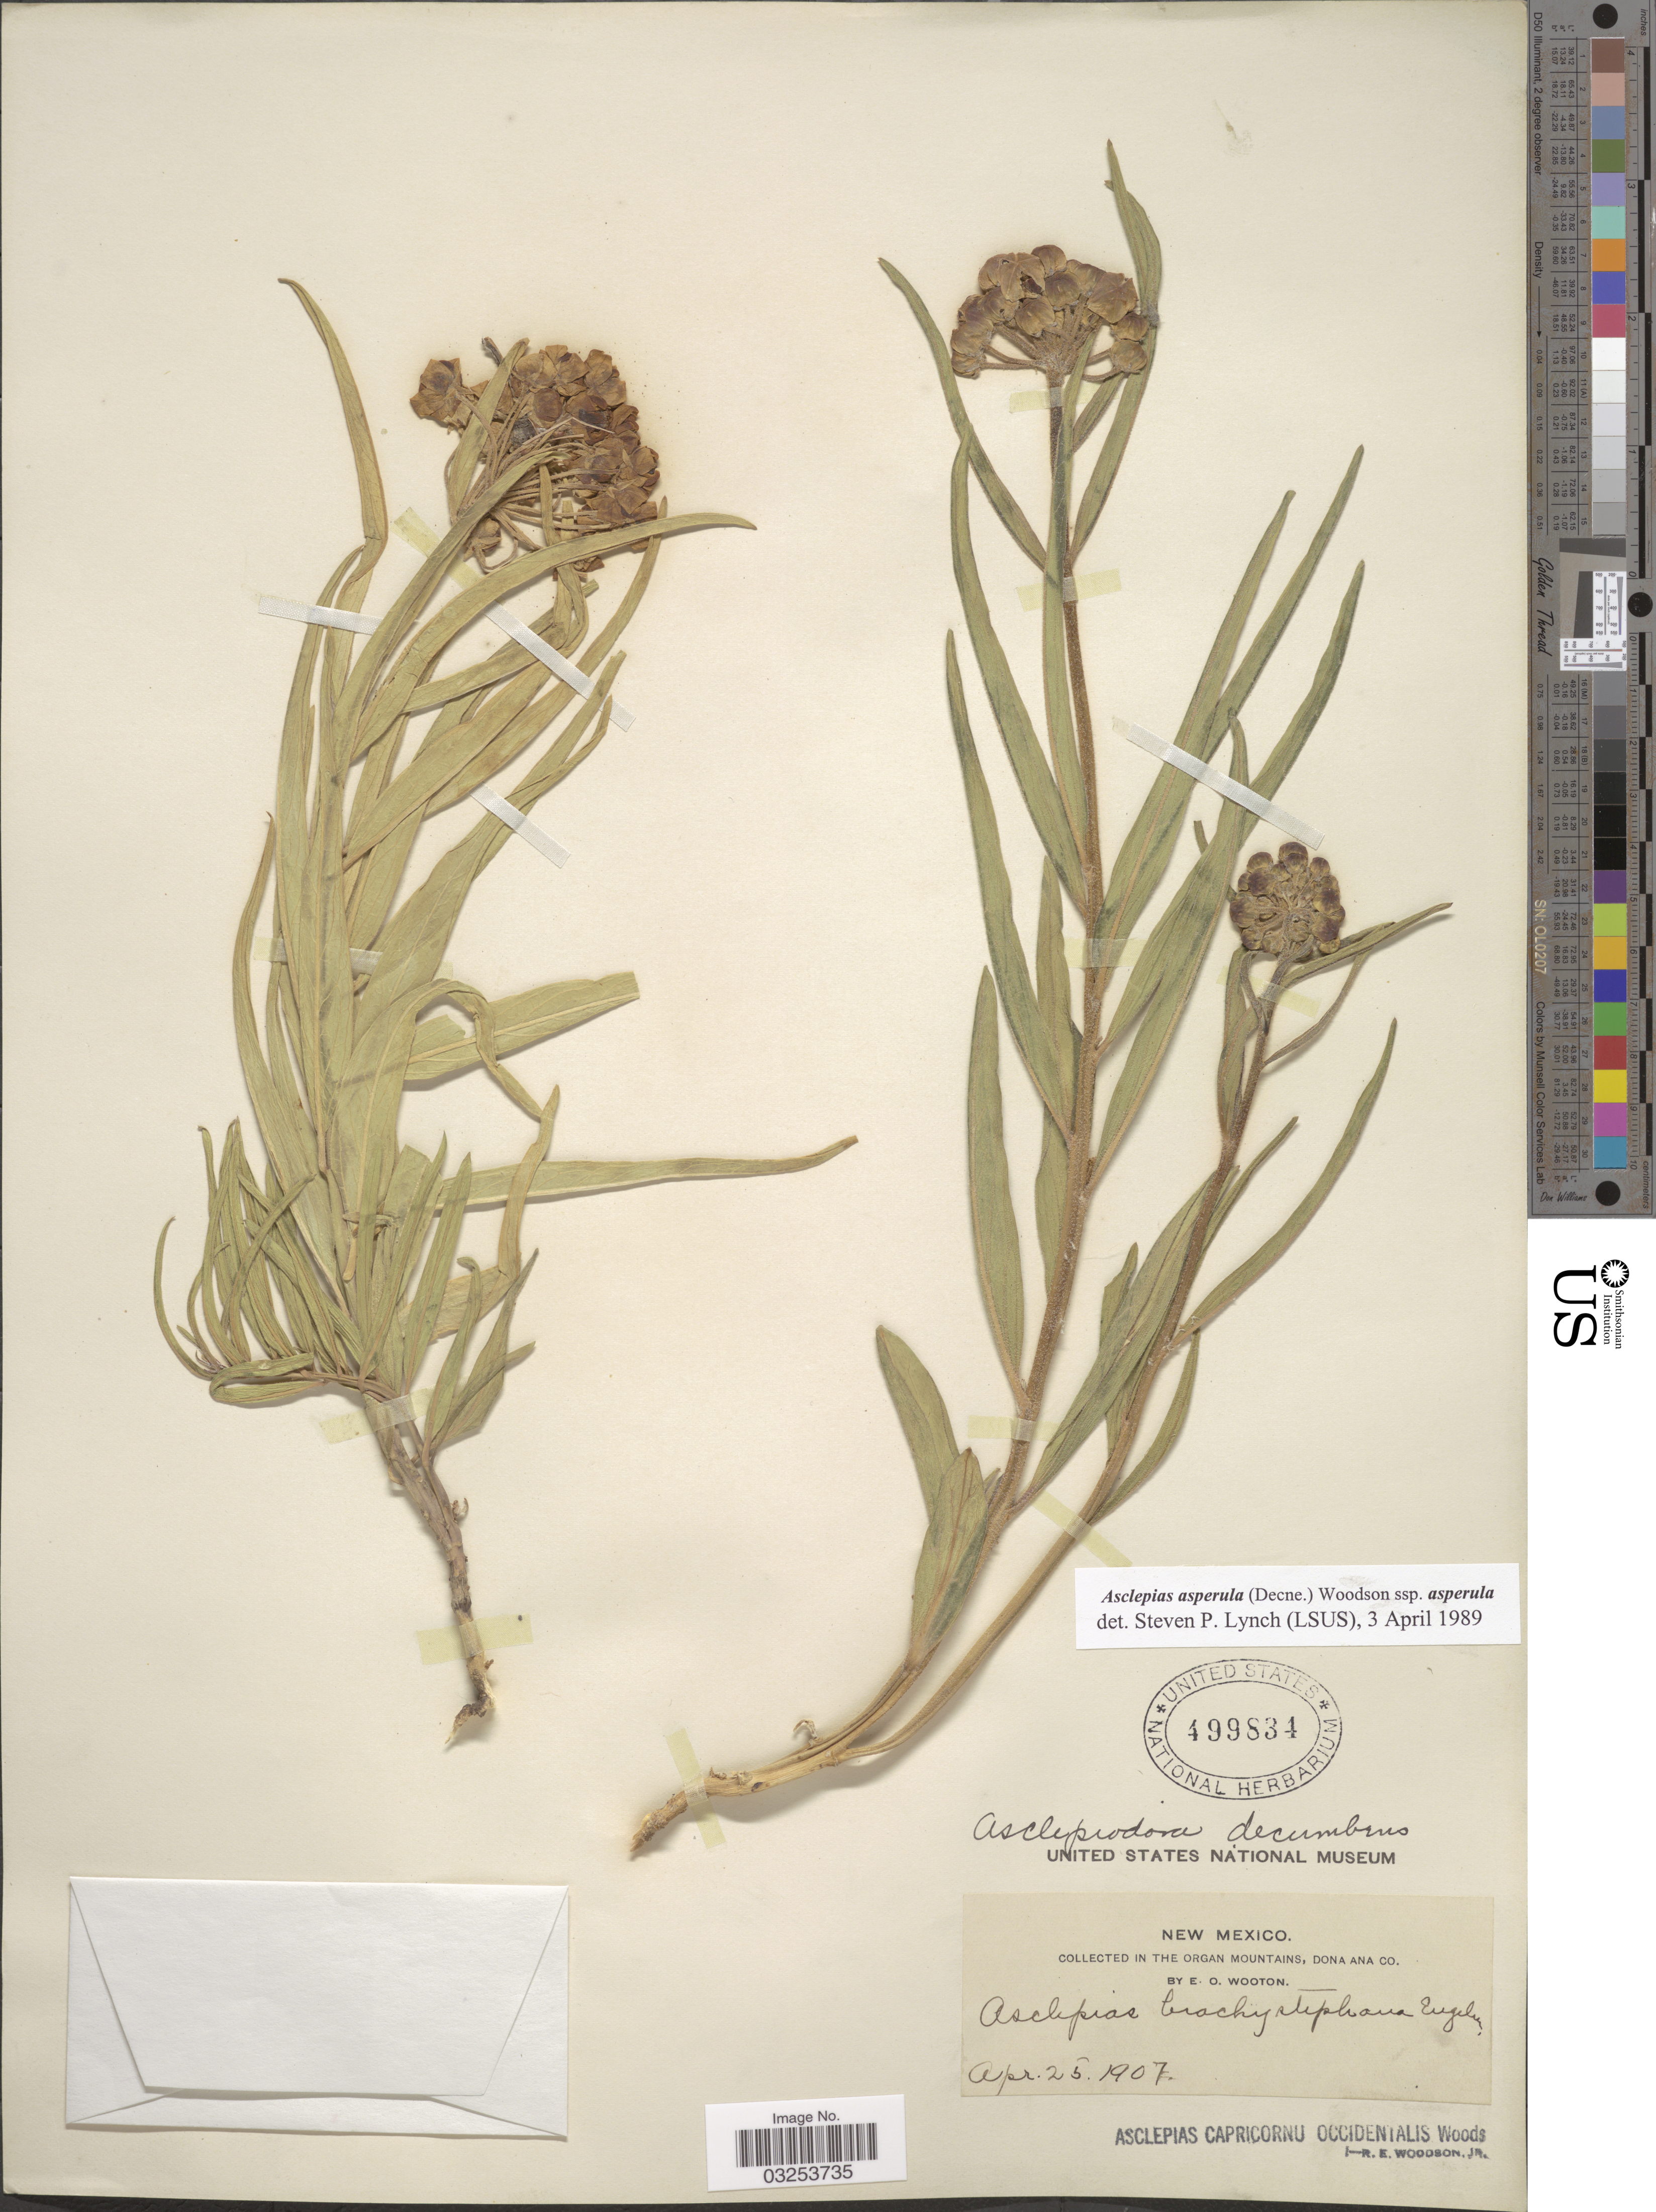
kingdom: Plantae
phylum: Tracheophyta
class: Magnoliopsida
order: Gentianales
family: Apocynaceae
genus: Asclepias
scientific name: Asclepias asperula subsp. asperula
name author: (Decne.) Woodson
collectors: E. O. Wooton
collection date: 1907-04-25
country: United States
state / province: New Mexico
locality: In the Organ Mountains, Dona Ana Co.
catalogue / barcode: US 499834